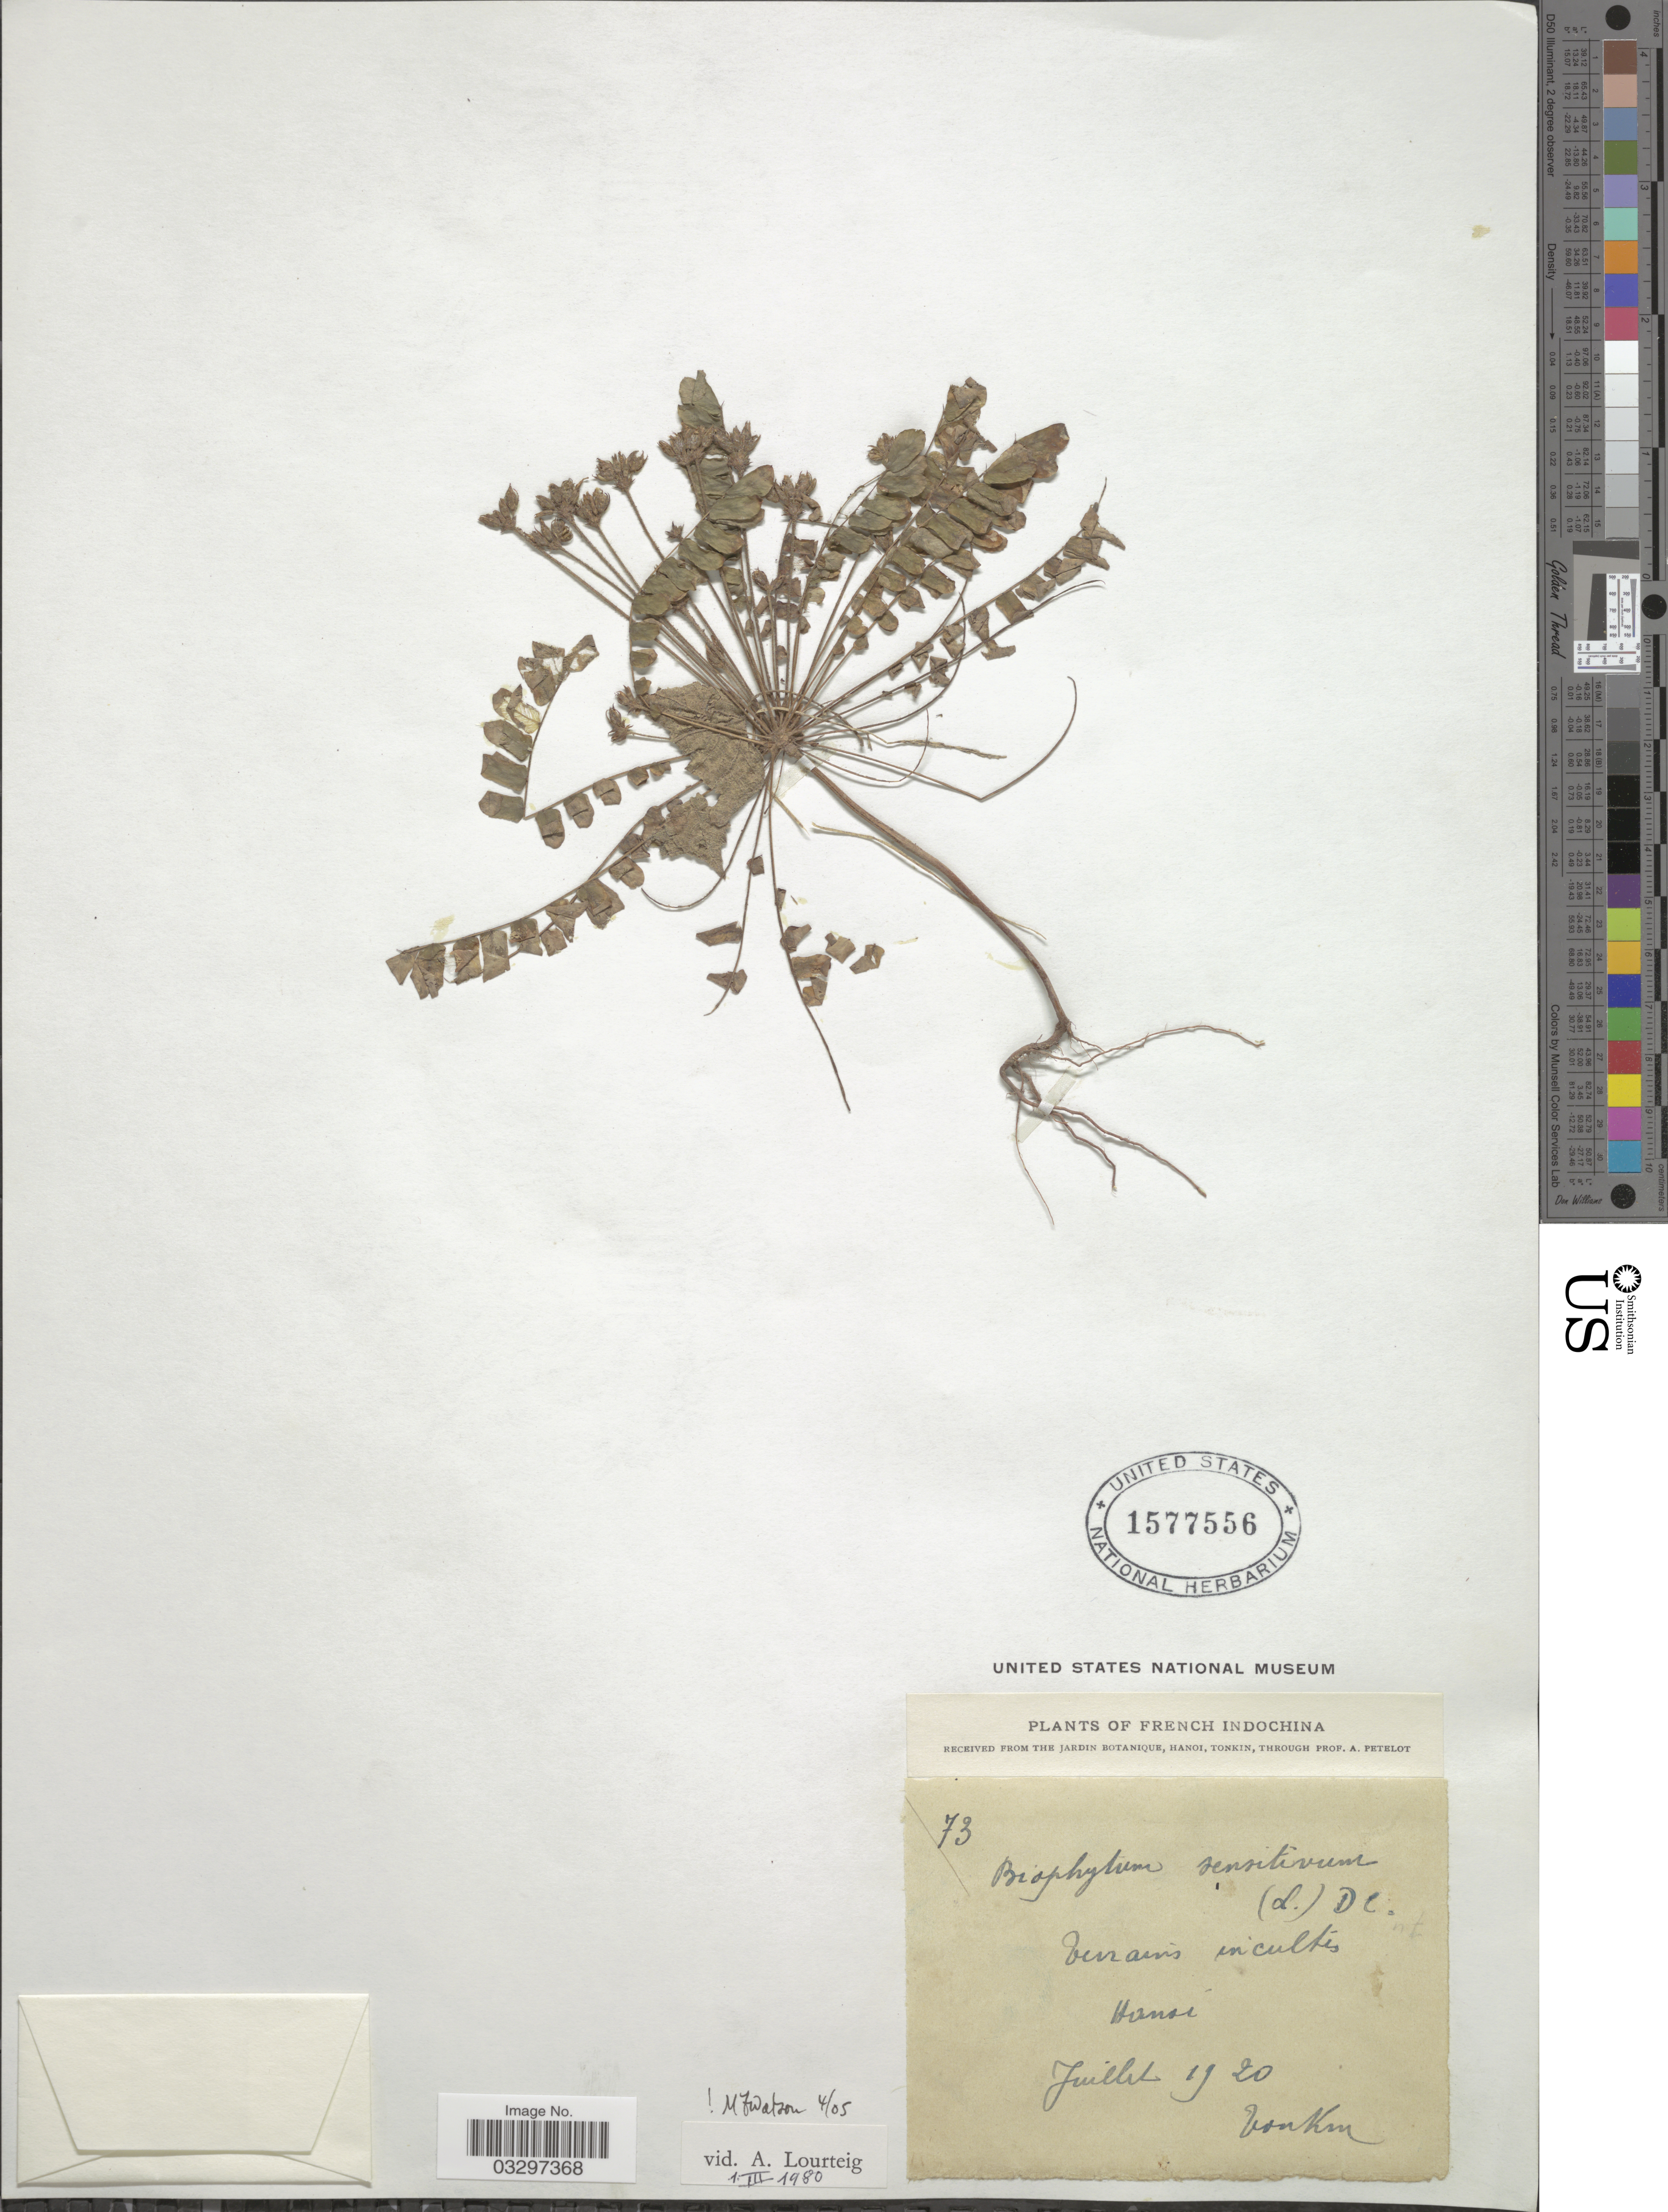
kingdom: Plantae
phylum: Tracheophyta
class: Magnoliopsida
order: Oxalidales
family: Oxalidaceae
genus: Biophytum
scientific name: Biophytum sensitivum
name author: (L.) DC.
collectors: A. Petelot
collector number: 73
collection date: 1920-07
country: Vietnam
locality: French Indochina. terrains incultis Hanoi.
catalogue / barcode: US 1577556